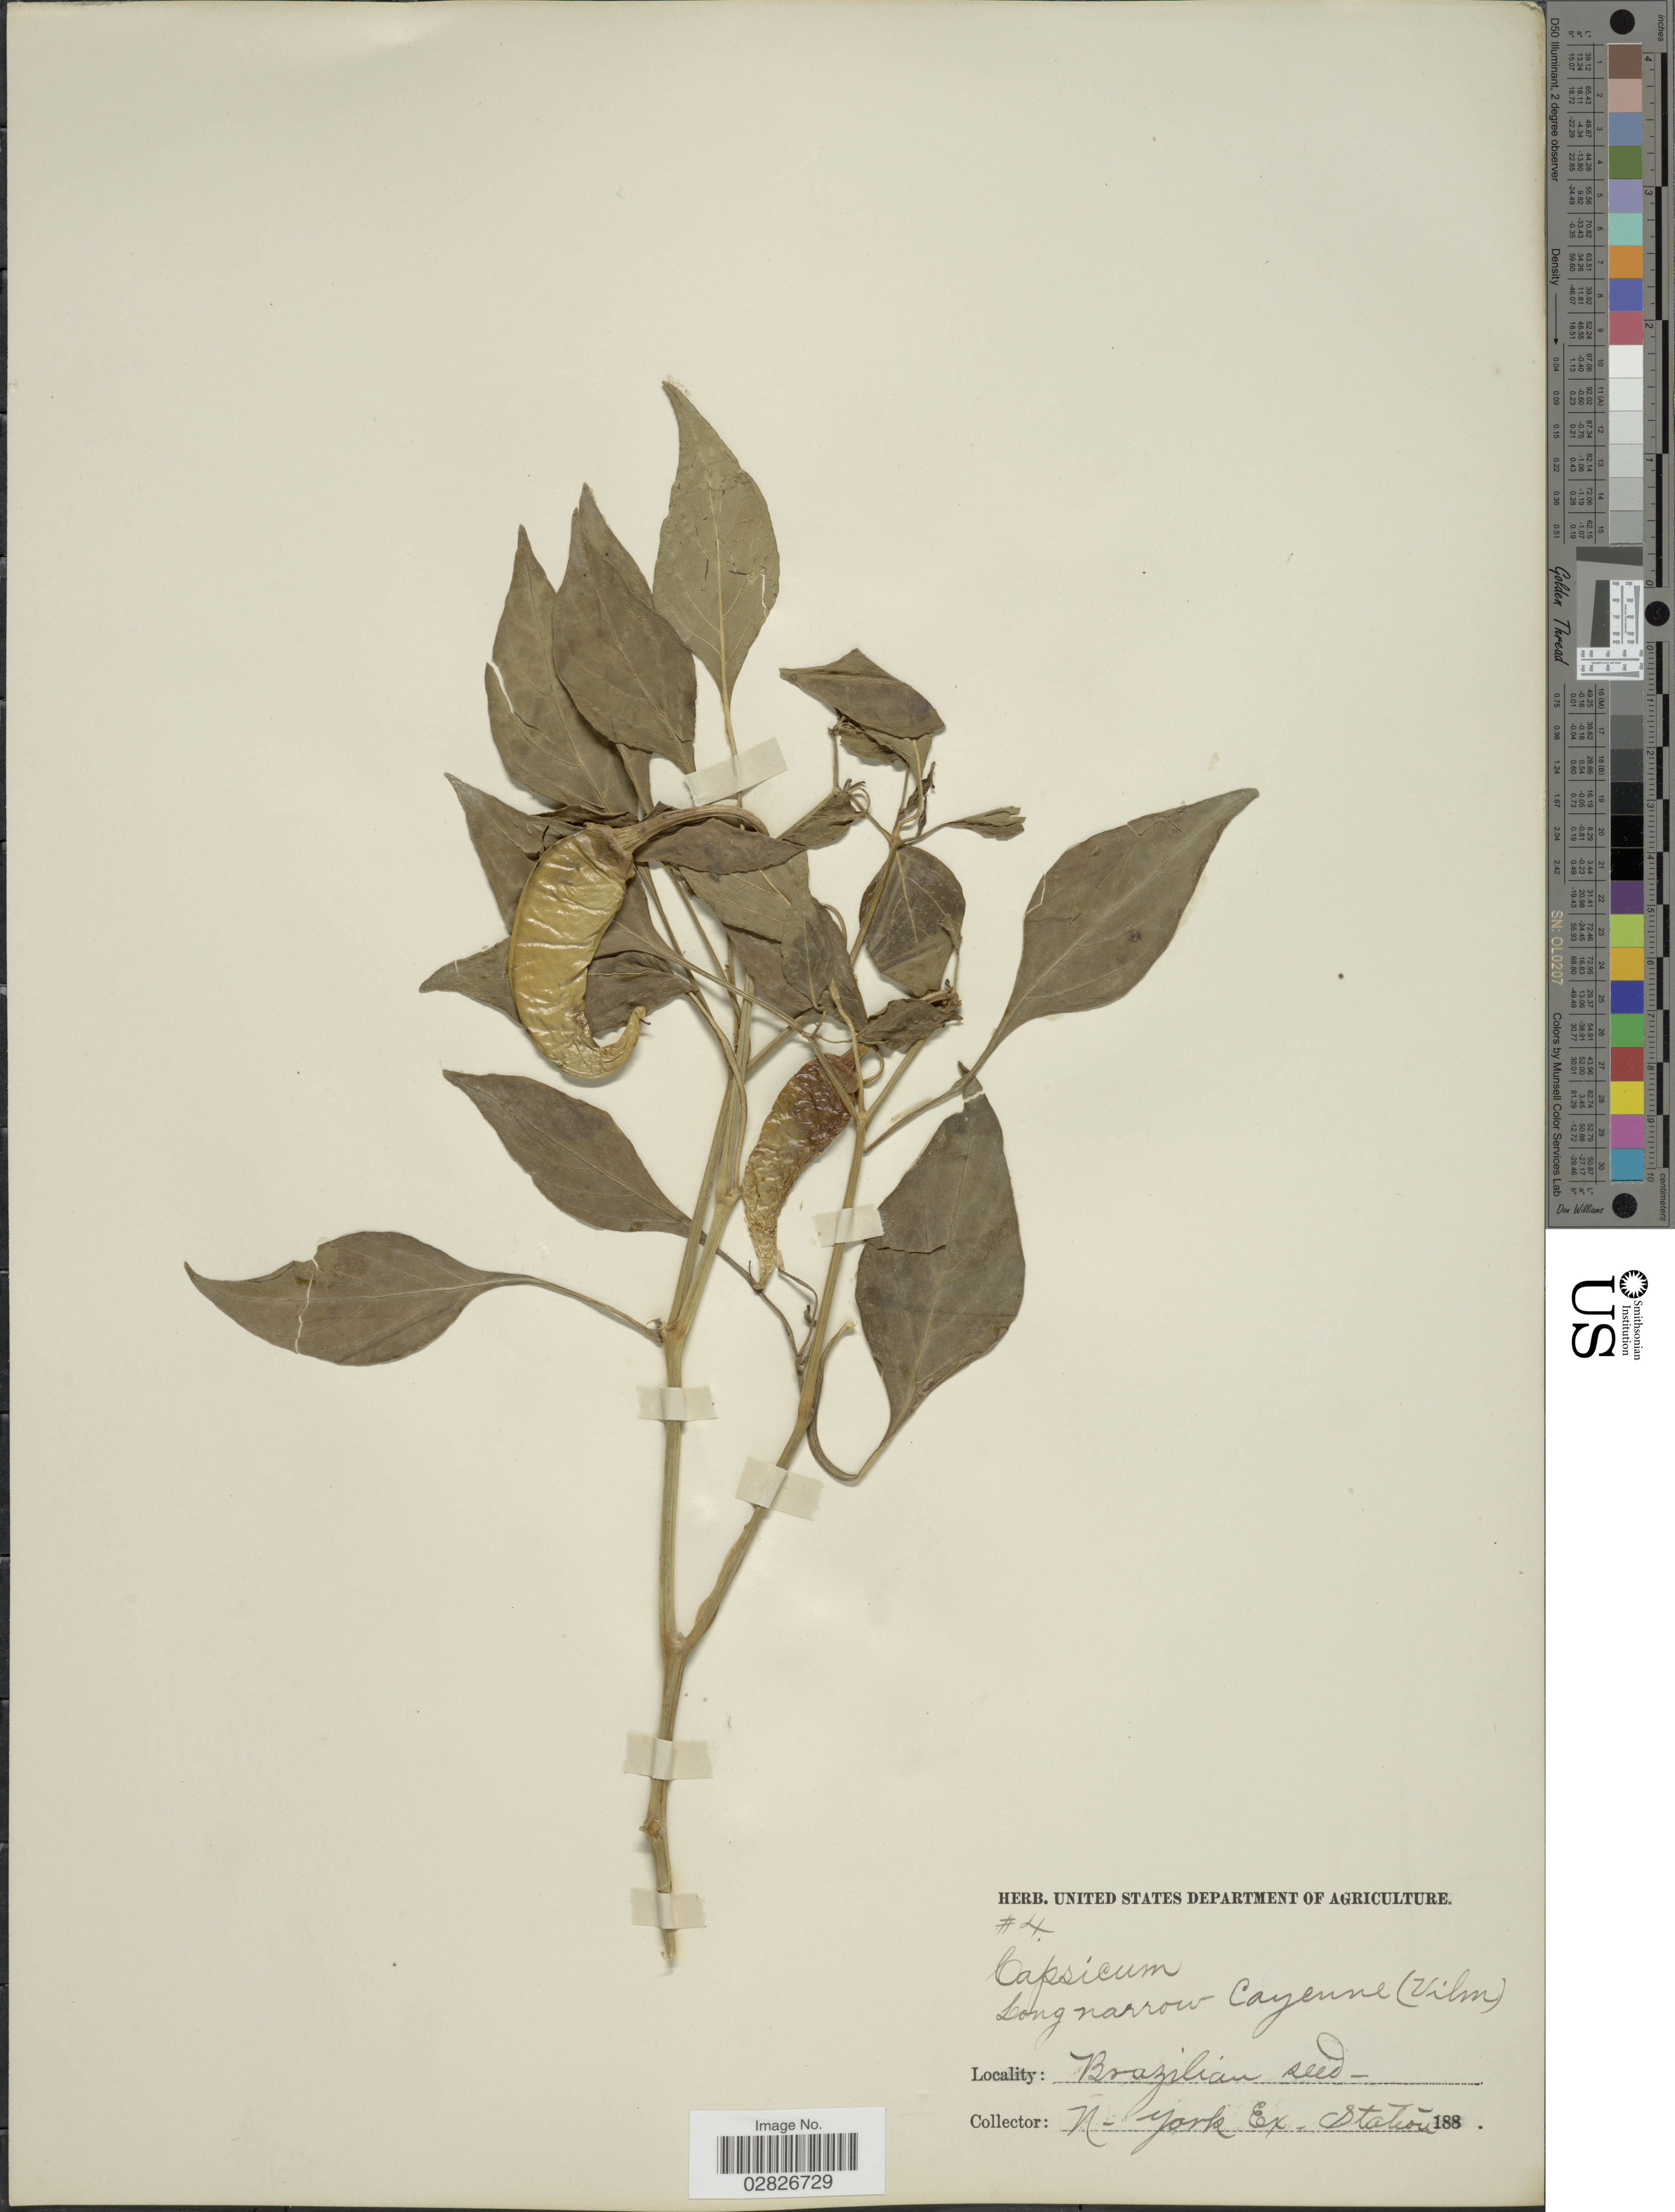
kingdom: Plantae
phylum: Tracheophyta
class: Magnoliopsida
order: Solanales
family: Solanaceae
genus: Capsicum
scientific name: Capsicum sp.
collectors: Facchini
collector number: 4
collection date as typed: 188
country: United States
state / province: New York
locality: N-York Ex. Station.